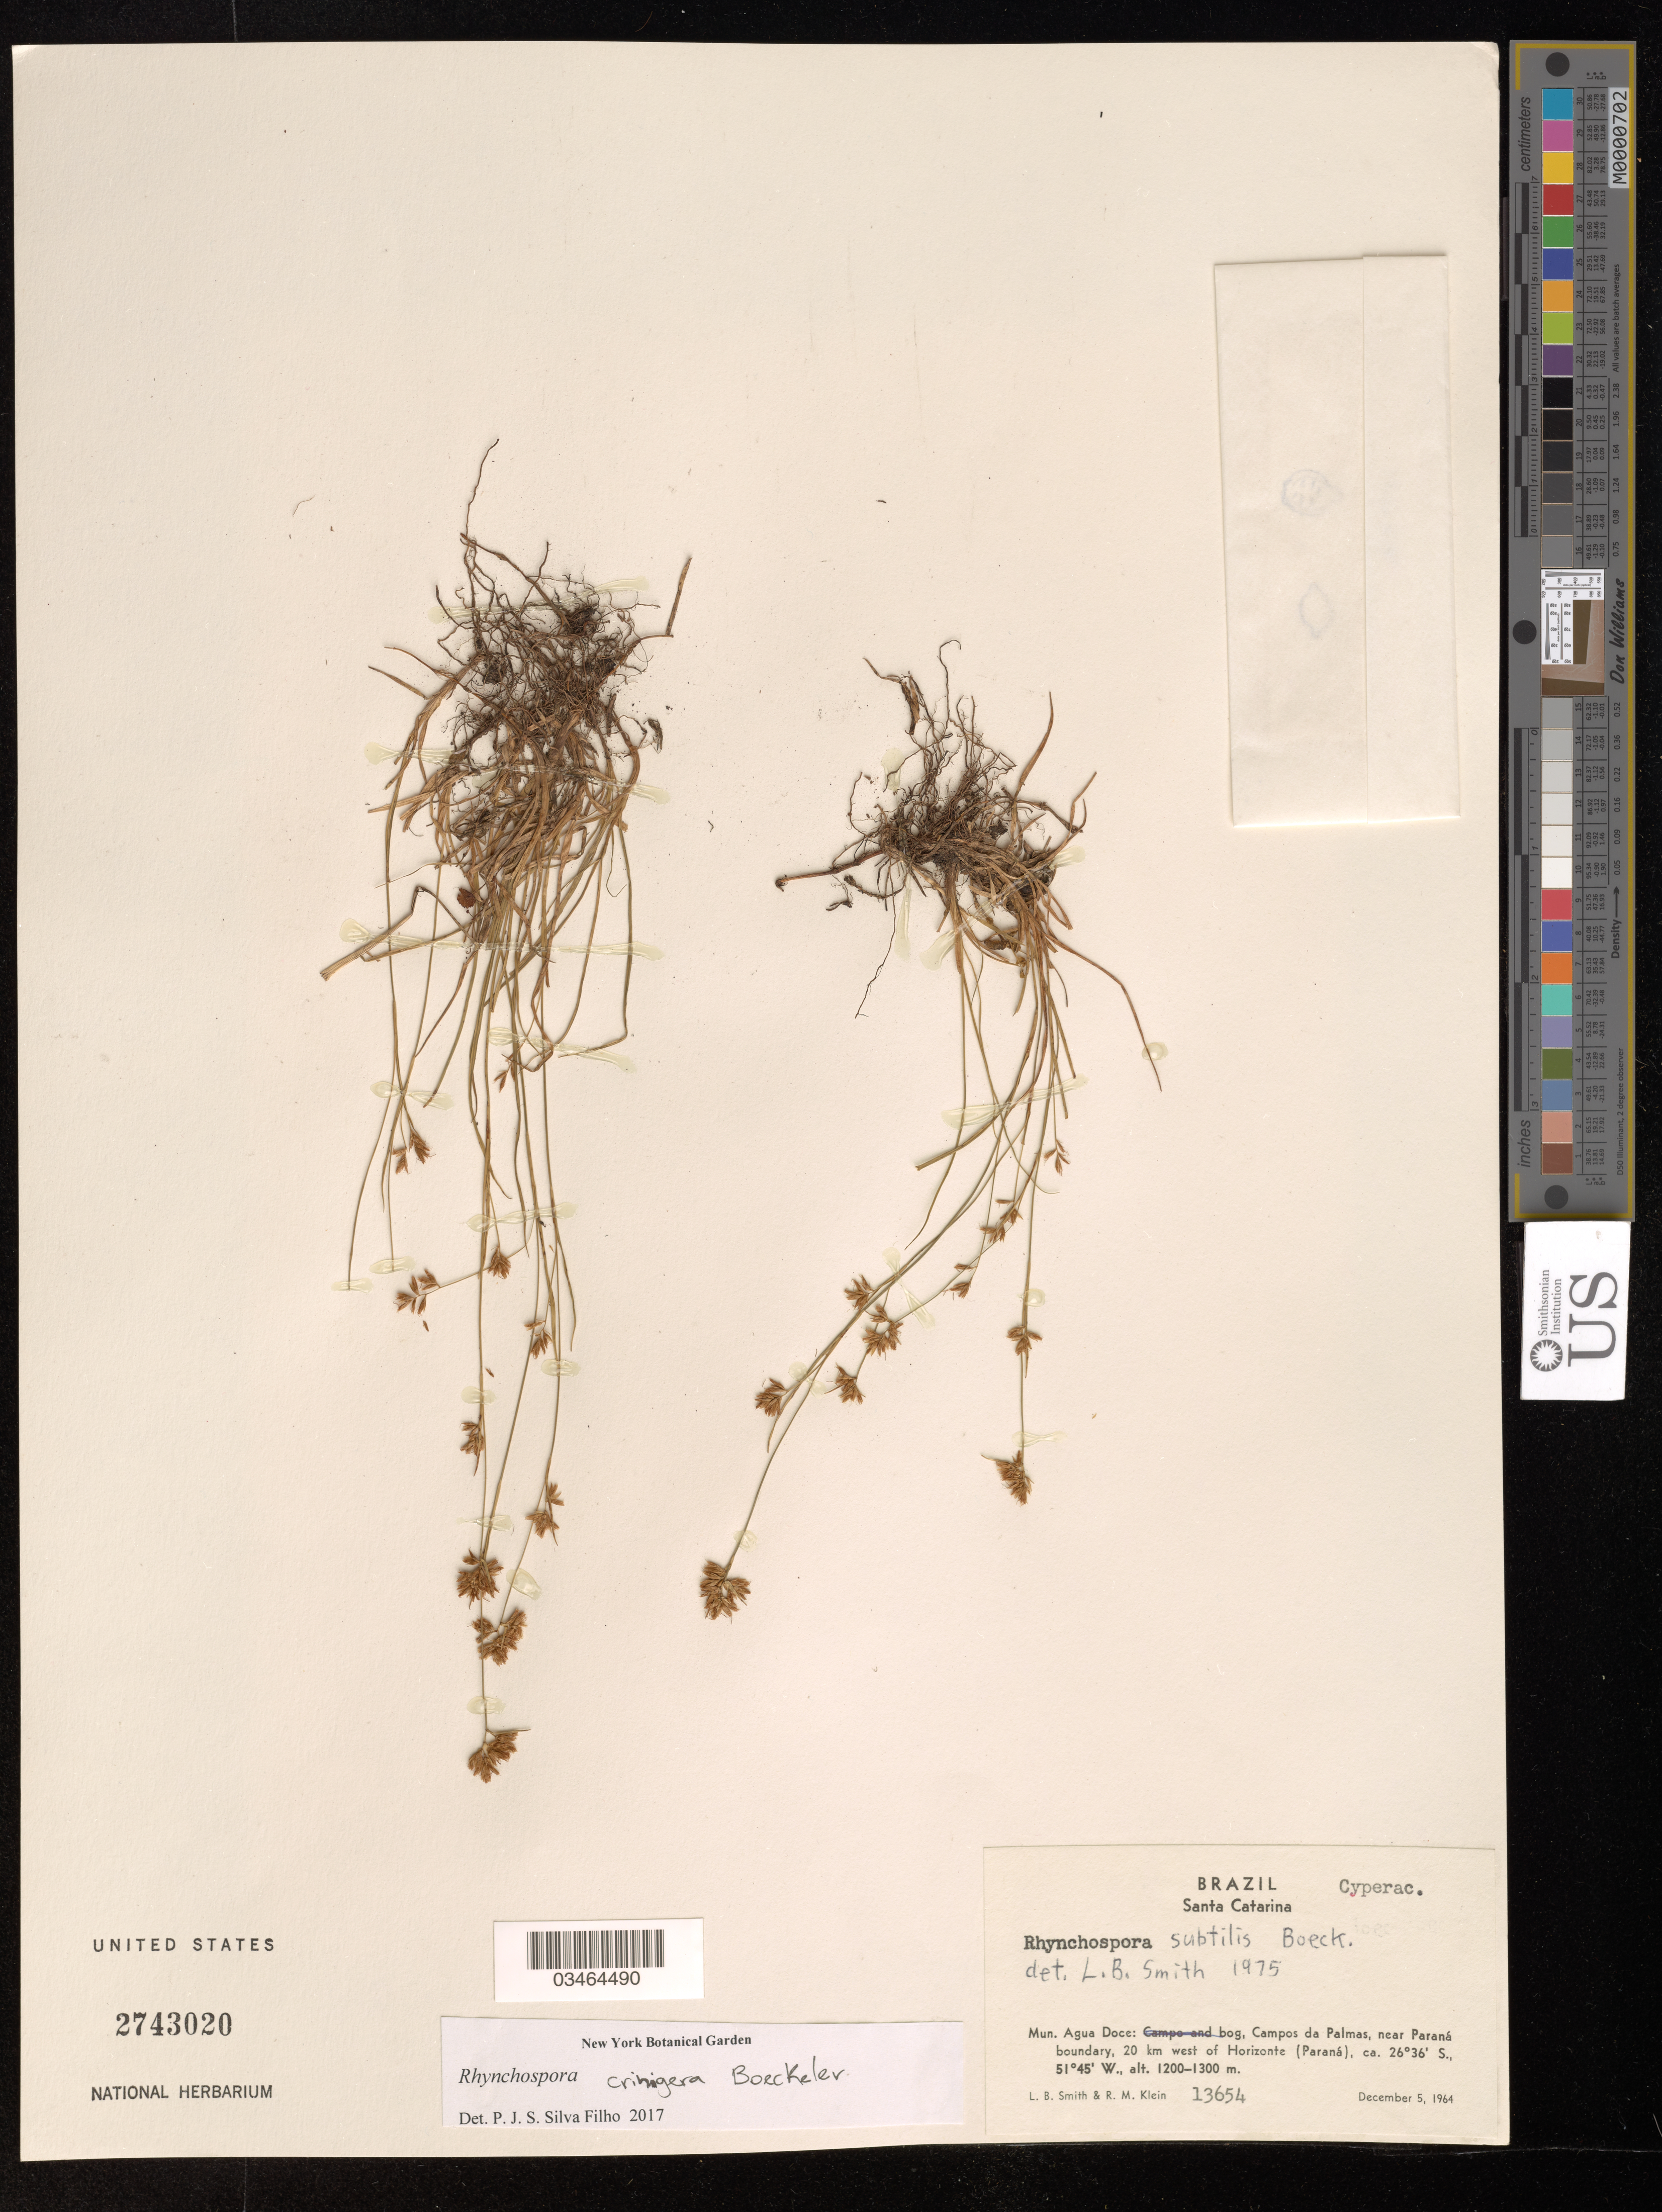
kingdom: Plantae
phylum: Tracheophyta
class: Liliopsida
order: Poales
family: Cyperaceae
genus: Rhynchospora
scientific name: Rhynchospora crinigera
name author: Boeckeler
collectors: L. Smith & R. M. Klein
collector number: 13654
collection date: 1964-12-05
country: Brazil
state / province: Santa Catarina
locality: Mun. Agua Doce: bog, Campos de Palmas, near Paraná boundary, 20 km west of Horizonte (Paraná).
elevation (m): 1200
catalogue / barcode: US 2743020